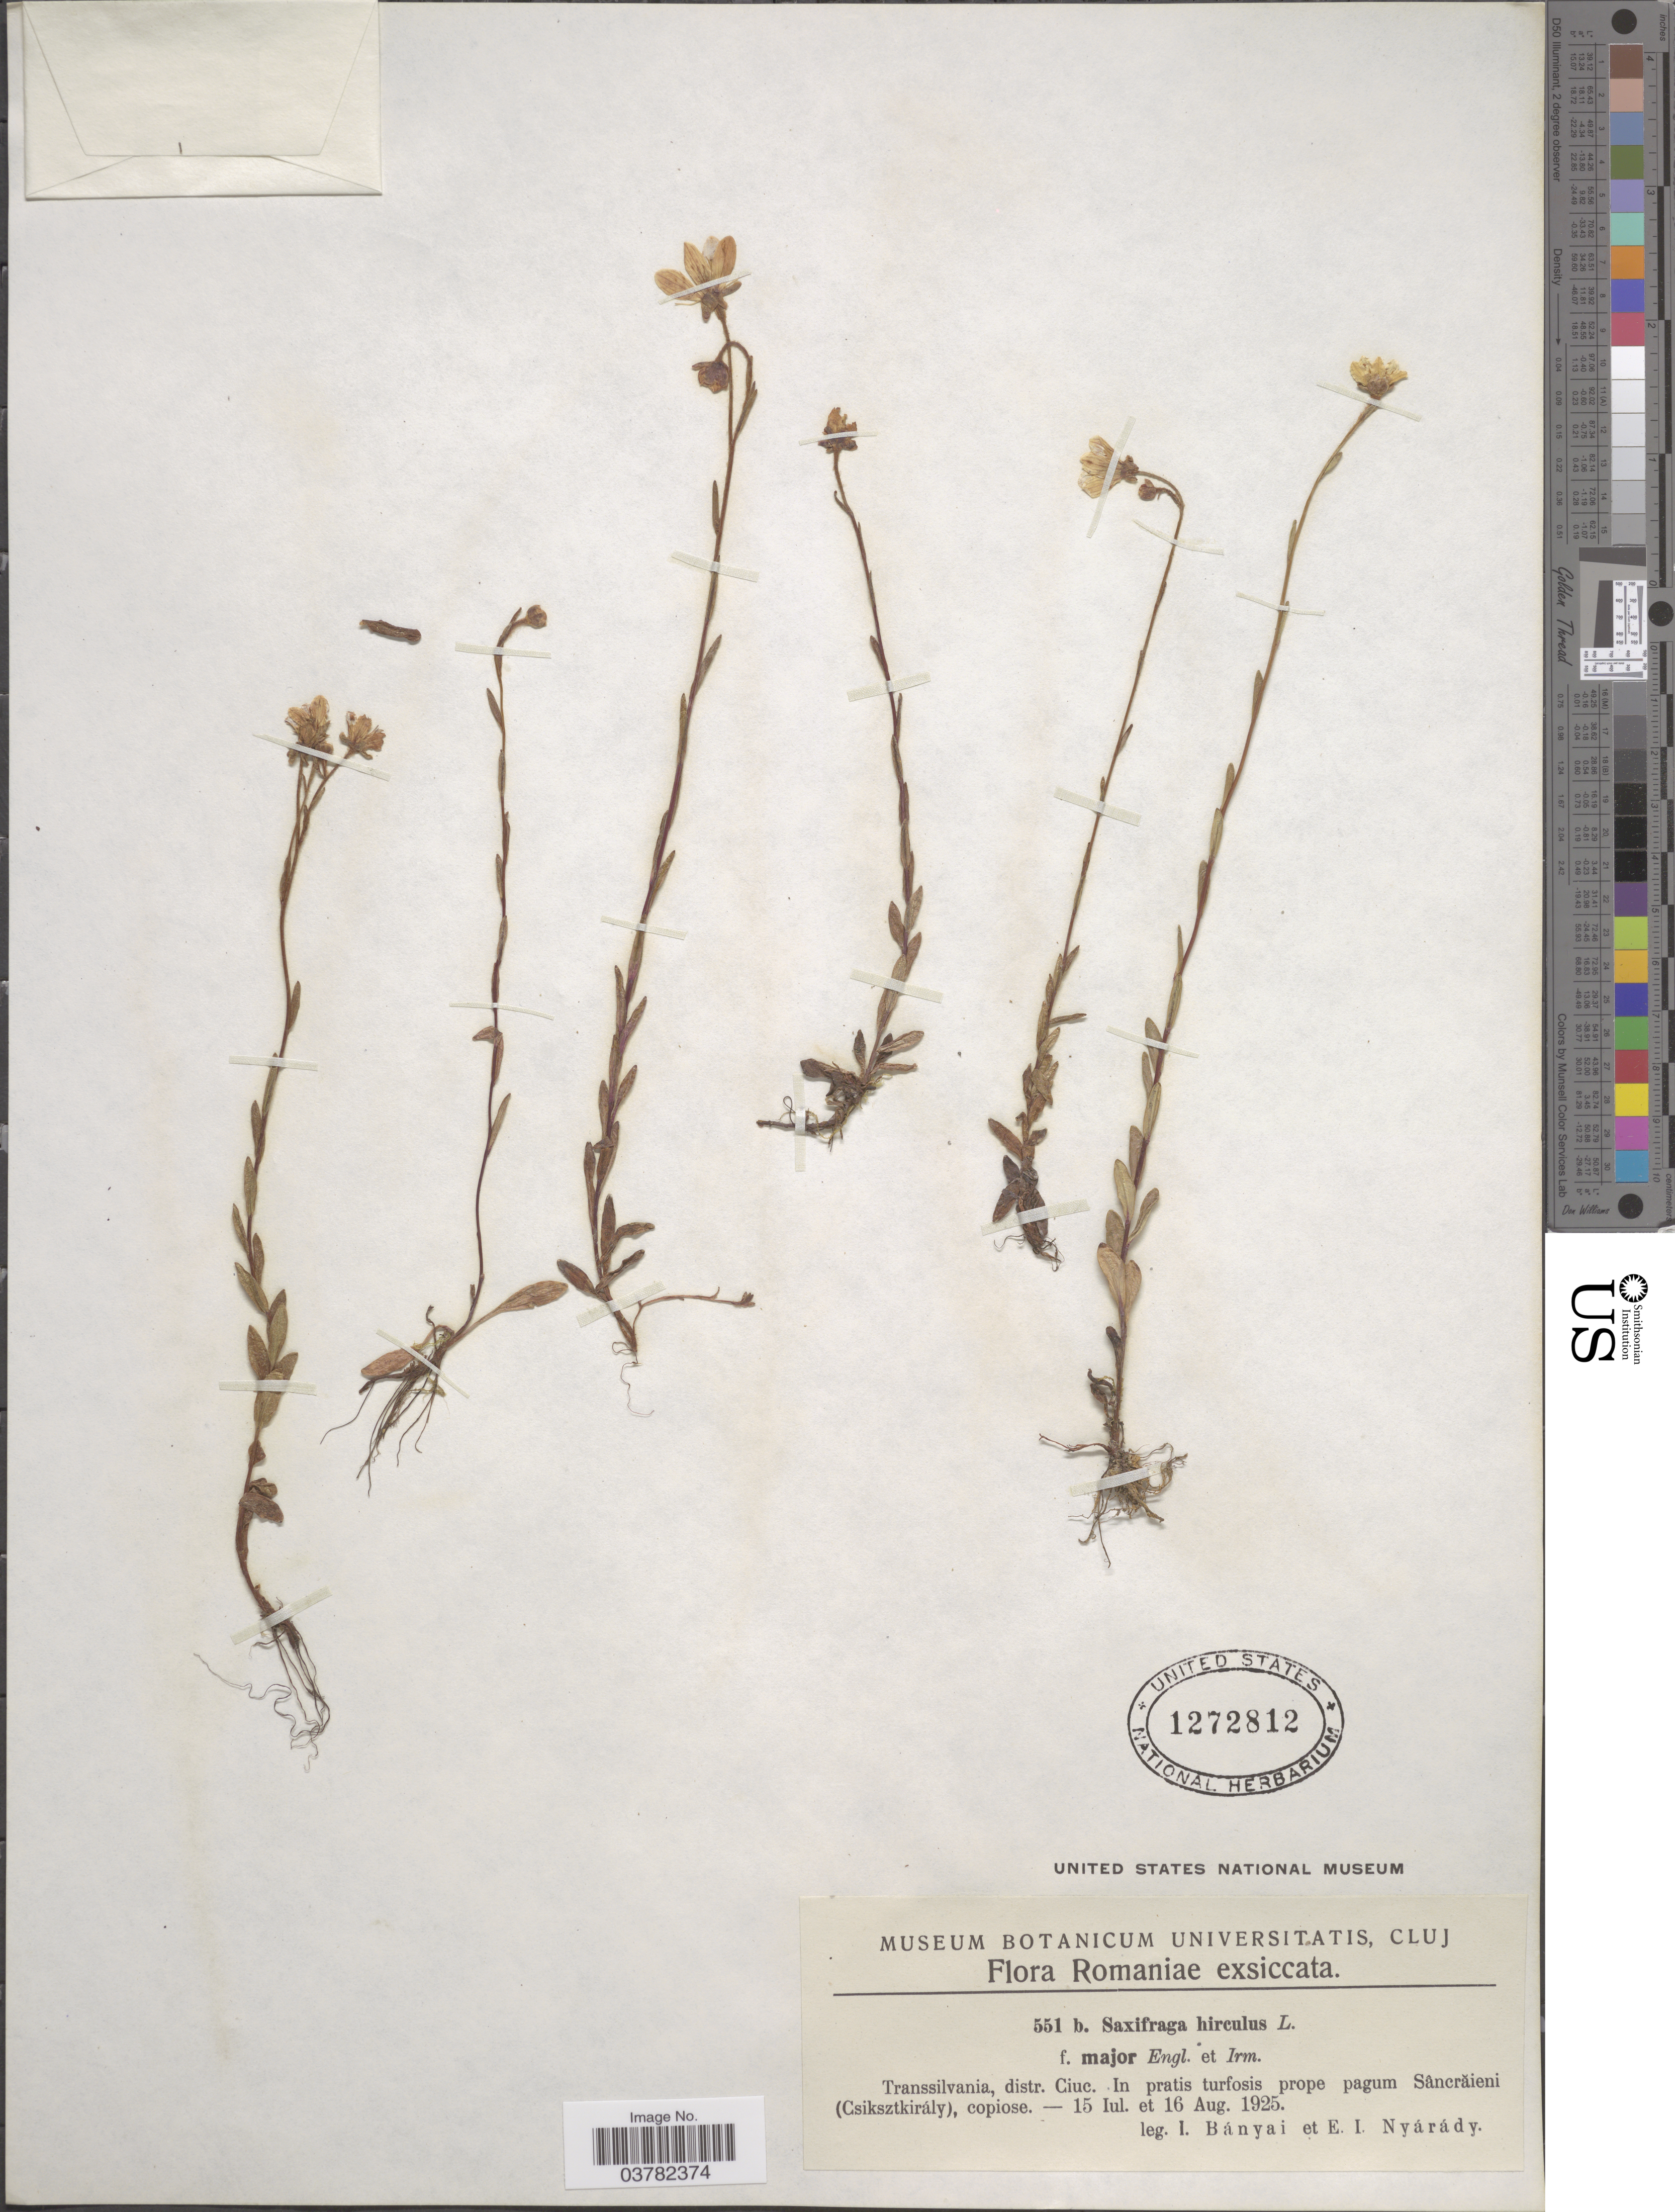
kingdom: Plantae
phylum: Tracheophyta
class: Magnoliopsida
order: Saxifragales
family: Saxifragaceae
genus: Saxifraga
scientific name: Saxifraga hirculus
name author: L.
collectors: I. Bányai & E. Nyárády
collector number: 551b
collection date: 1925-07-15/1925-08-16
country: Romania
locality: Transsilvania, distr. Ciuc. In pratis turfosis prope pagum Sâncrăieni (Csiksztkirály), copiose.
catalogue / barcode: US 1272812